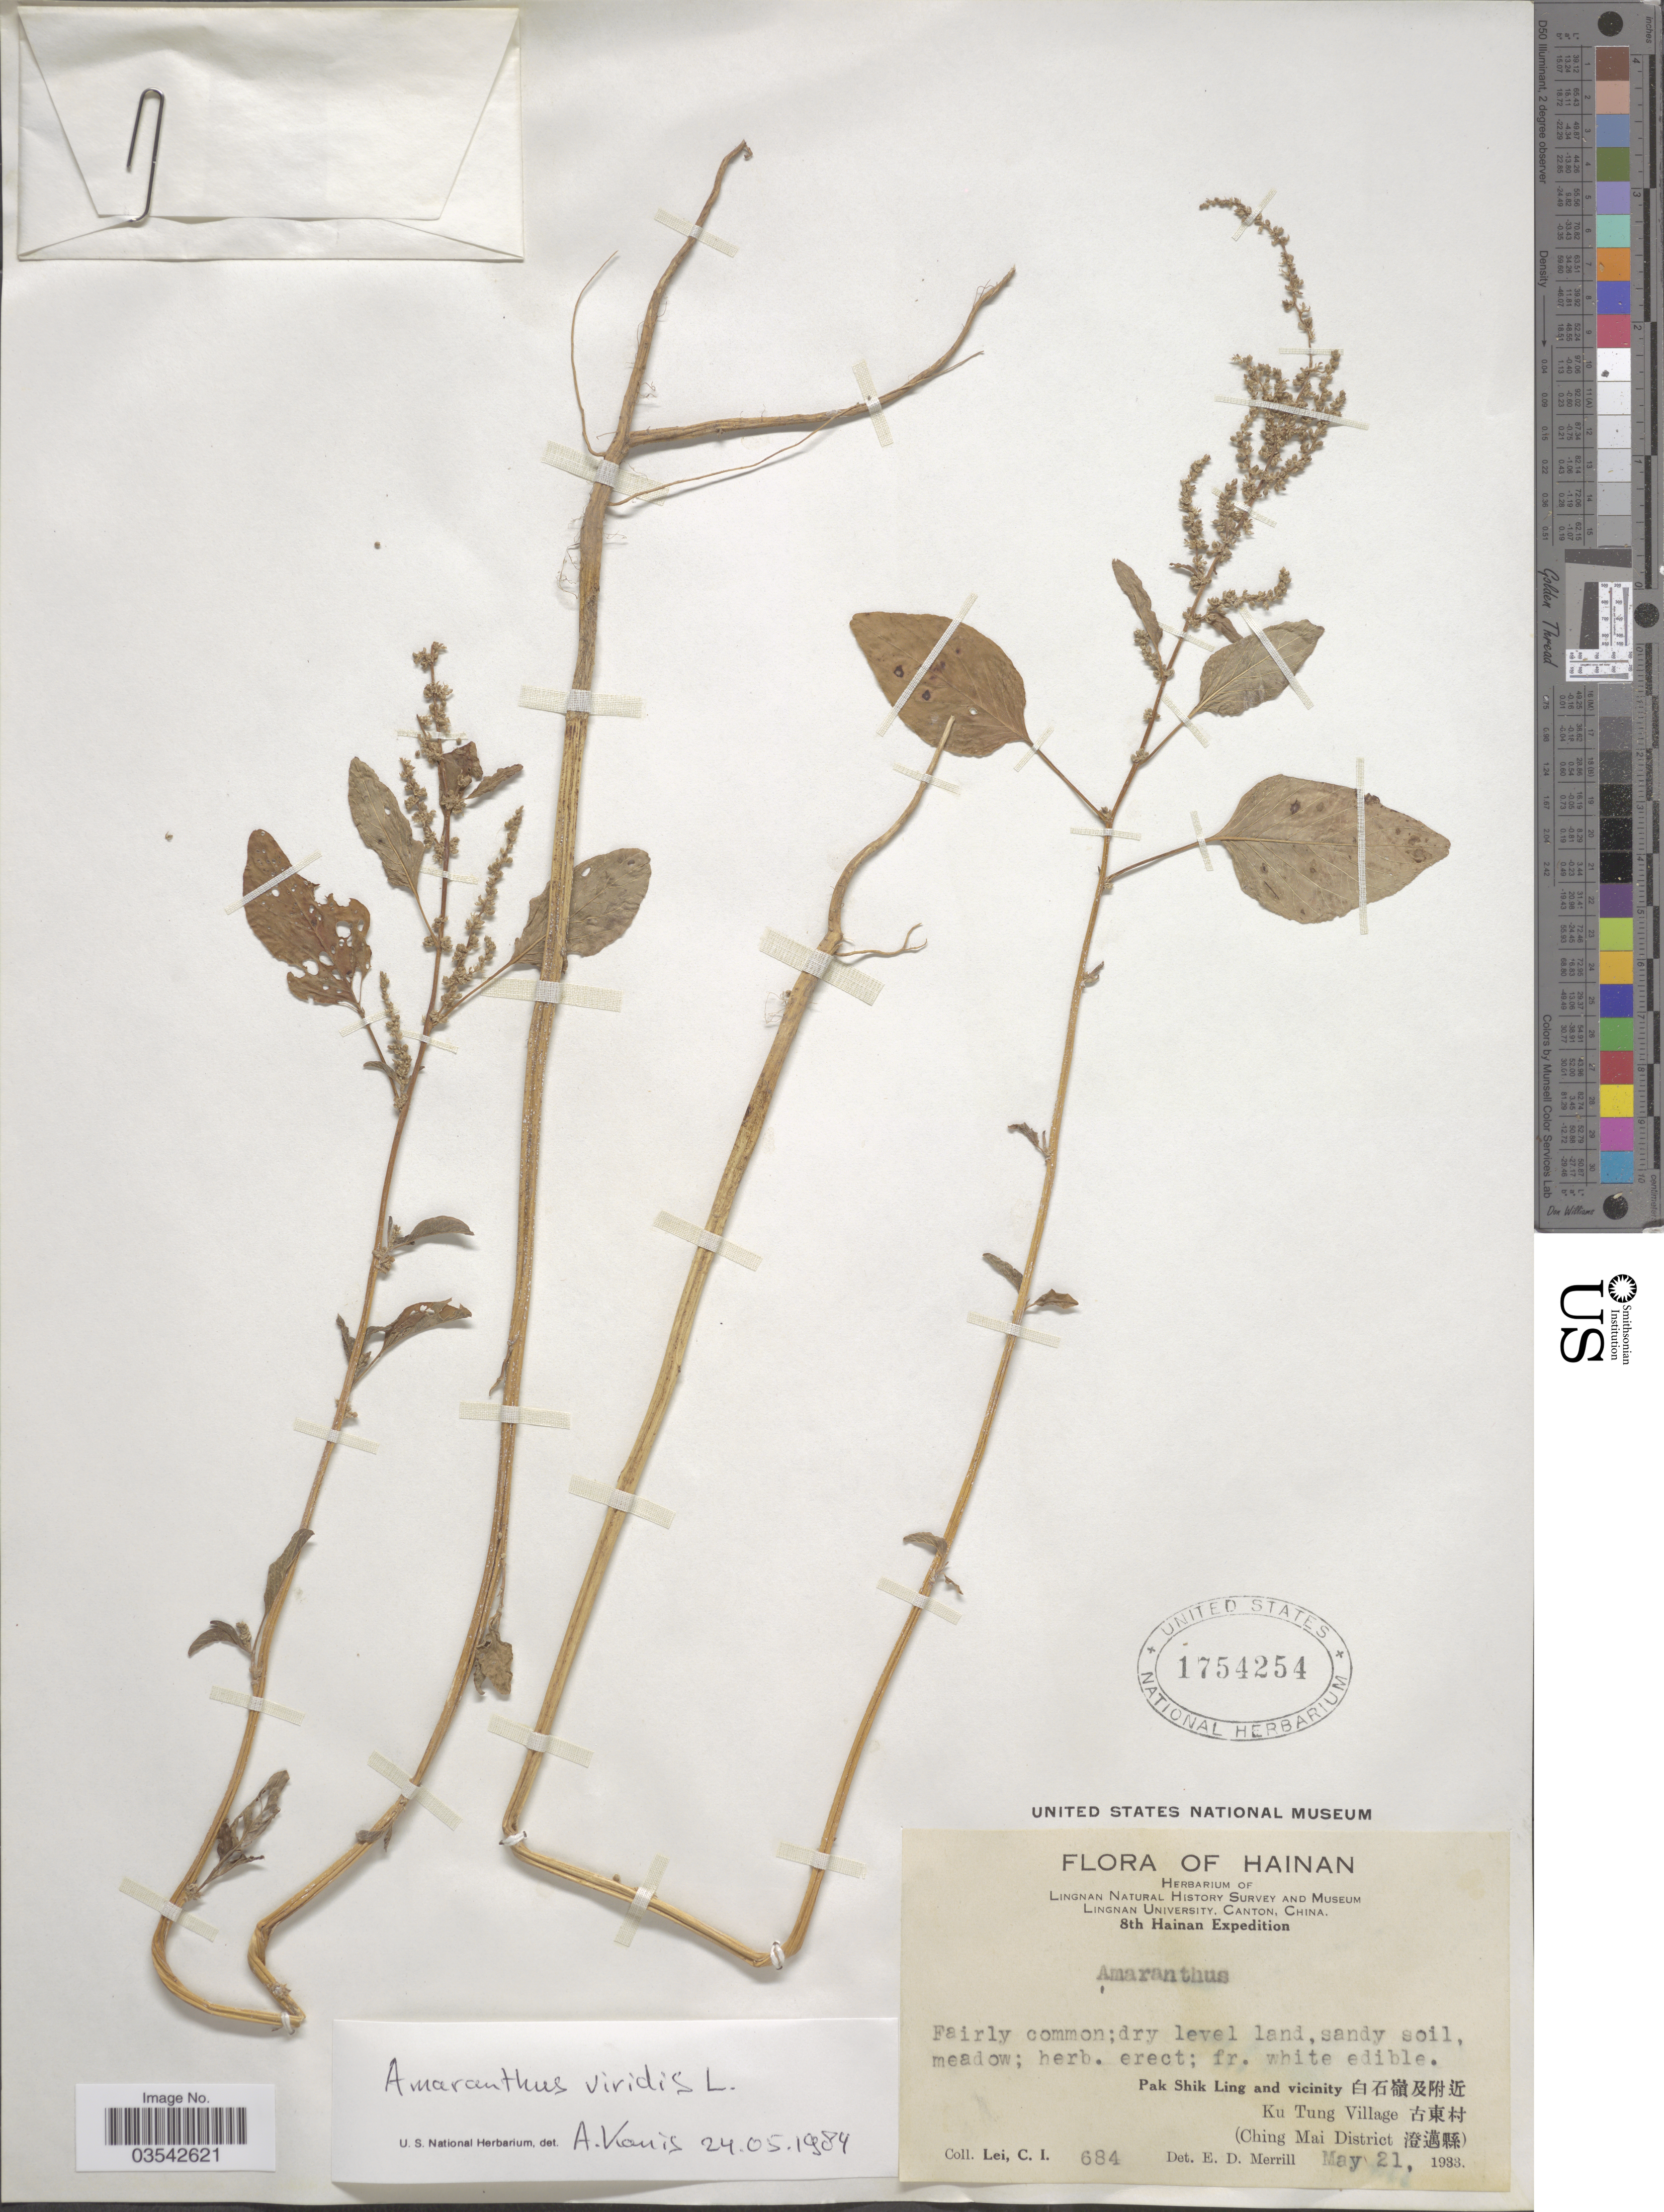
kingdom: Plantae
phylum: Tracheophyta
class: Magnoliopsida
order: Caryophyllales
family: Amaranthaceae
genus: Amaranthus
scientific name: Amaranthus viridis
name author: L.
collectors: C. I. Lei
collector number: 684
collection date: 1933-05-21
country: China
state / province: Hainan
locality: PakShikLing and Vicinity, Ku Tung Village, (Ching Mai District), (Ching Mai District.)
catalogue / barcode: US 1754254